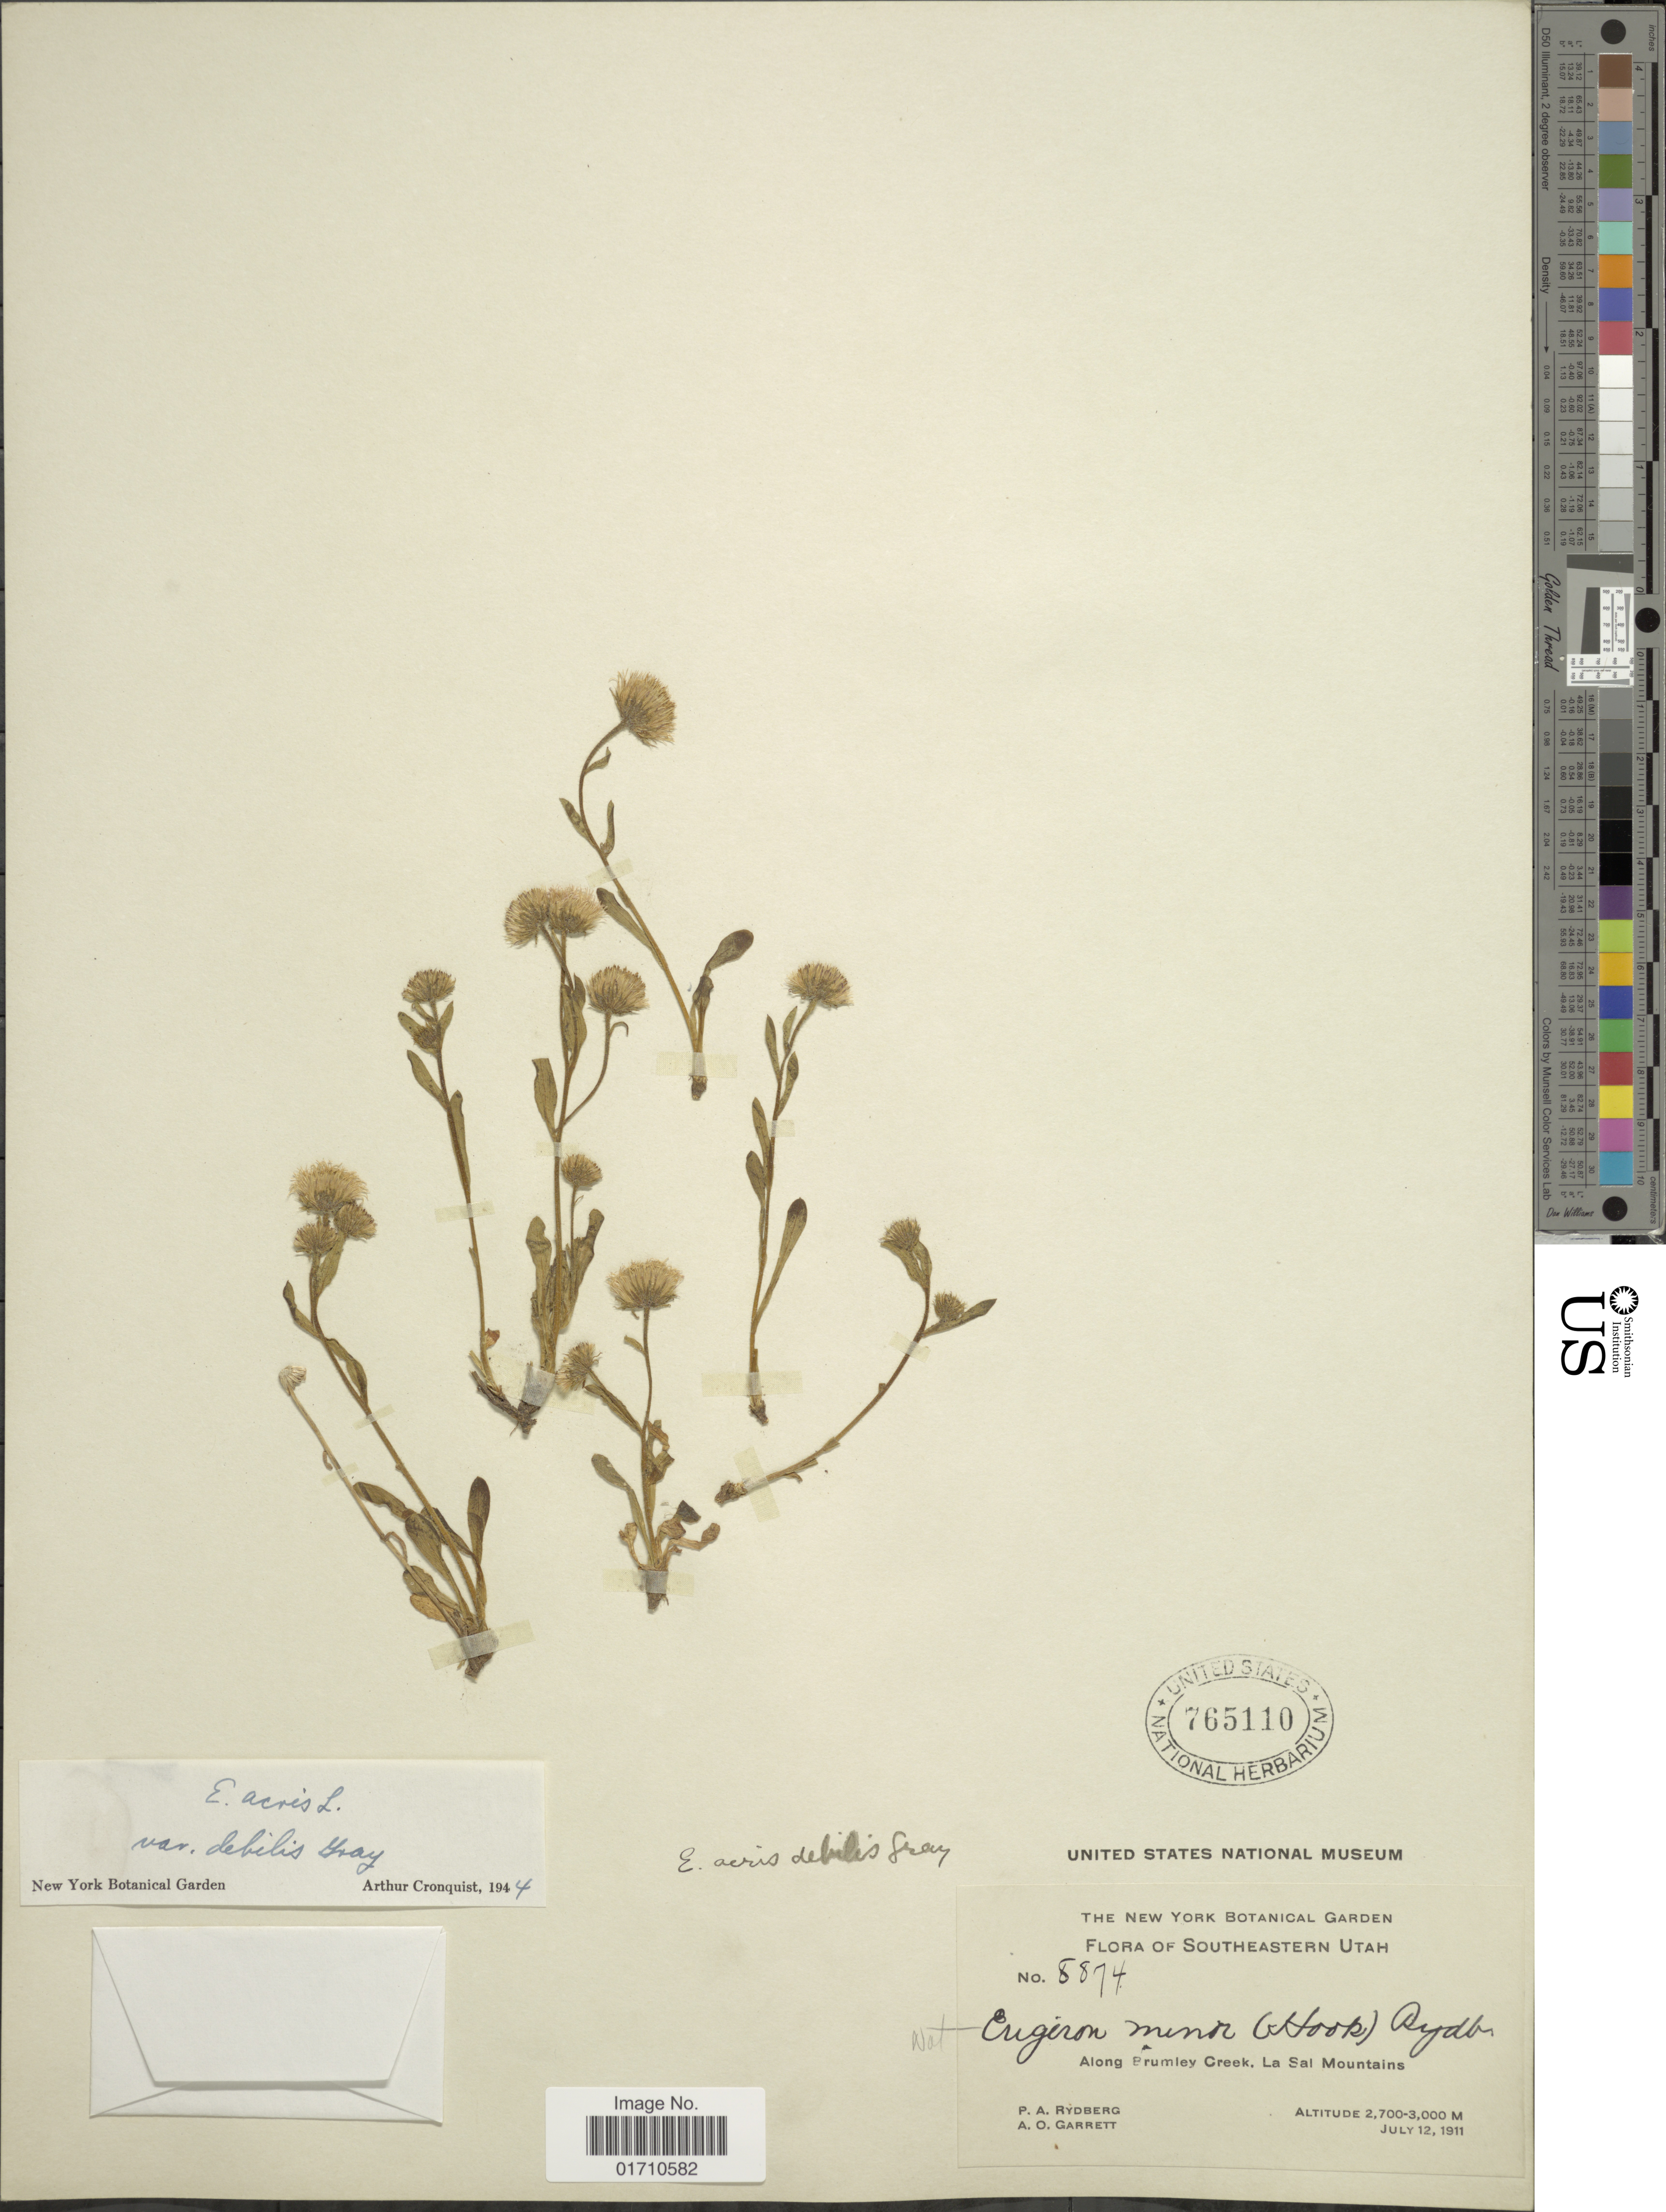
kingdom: Plantae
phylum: Tracheophyta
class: Magnoliopsida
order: Asterales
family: Asteraceae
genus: Erigeron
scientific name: Erigeron acris var. debilis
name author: A. Gray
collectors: P. A. Rydberg & A. O. Garrett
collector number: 8874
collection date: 1911-07-12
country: United States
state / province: Utah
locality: Southern Utah, Along Brumley Creek, , La Sal Mountains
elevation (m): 2700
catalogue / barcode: US 765110